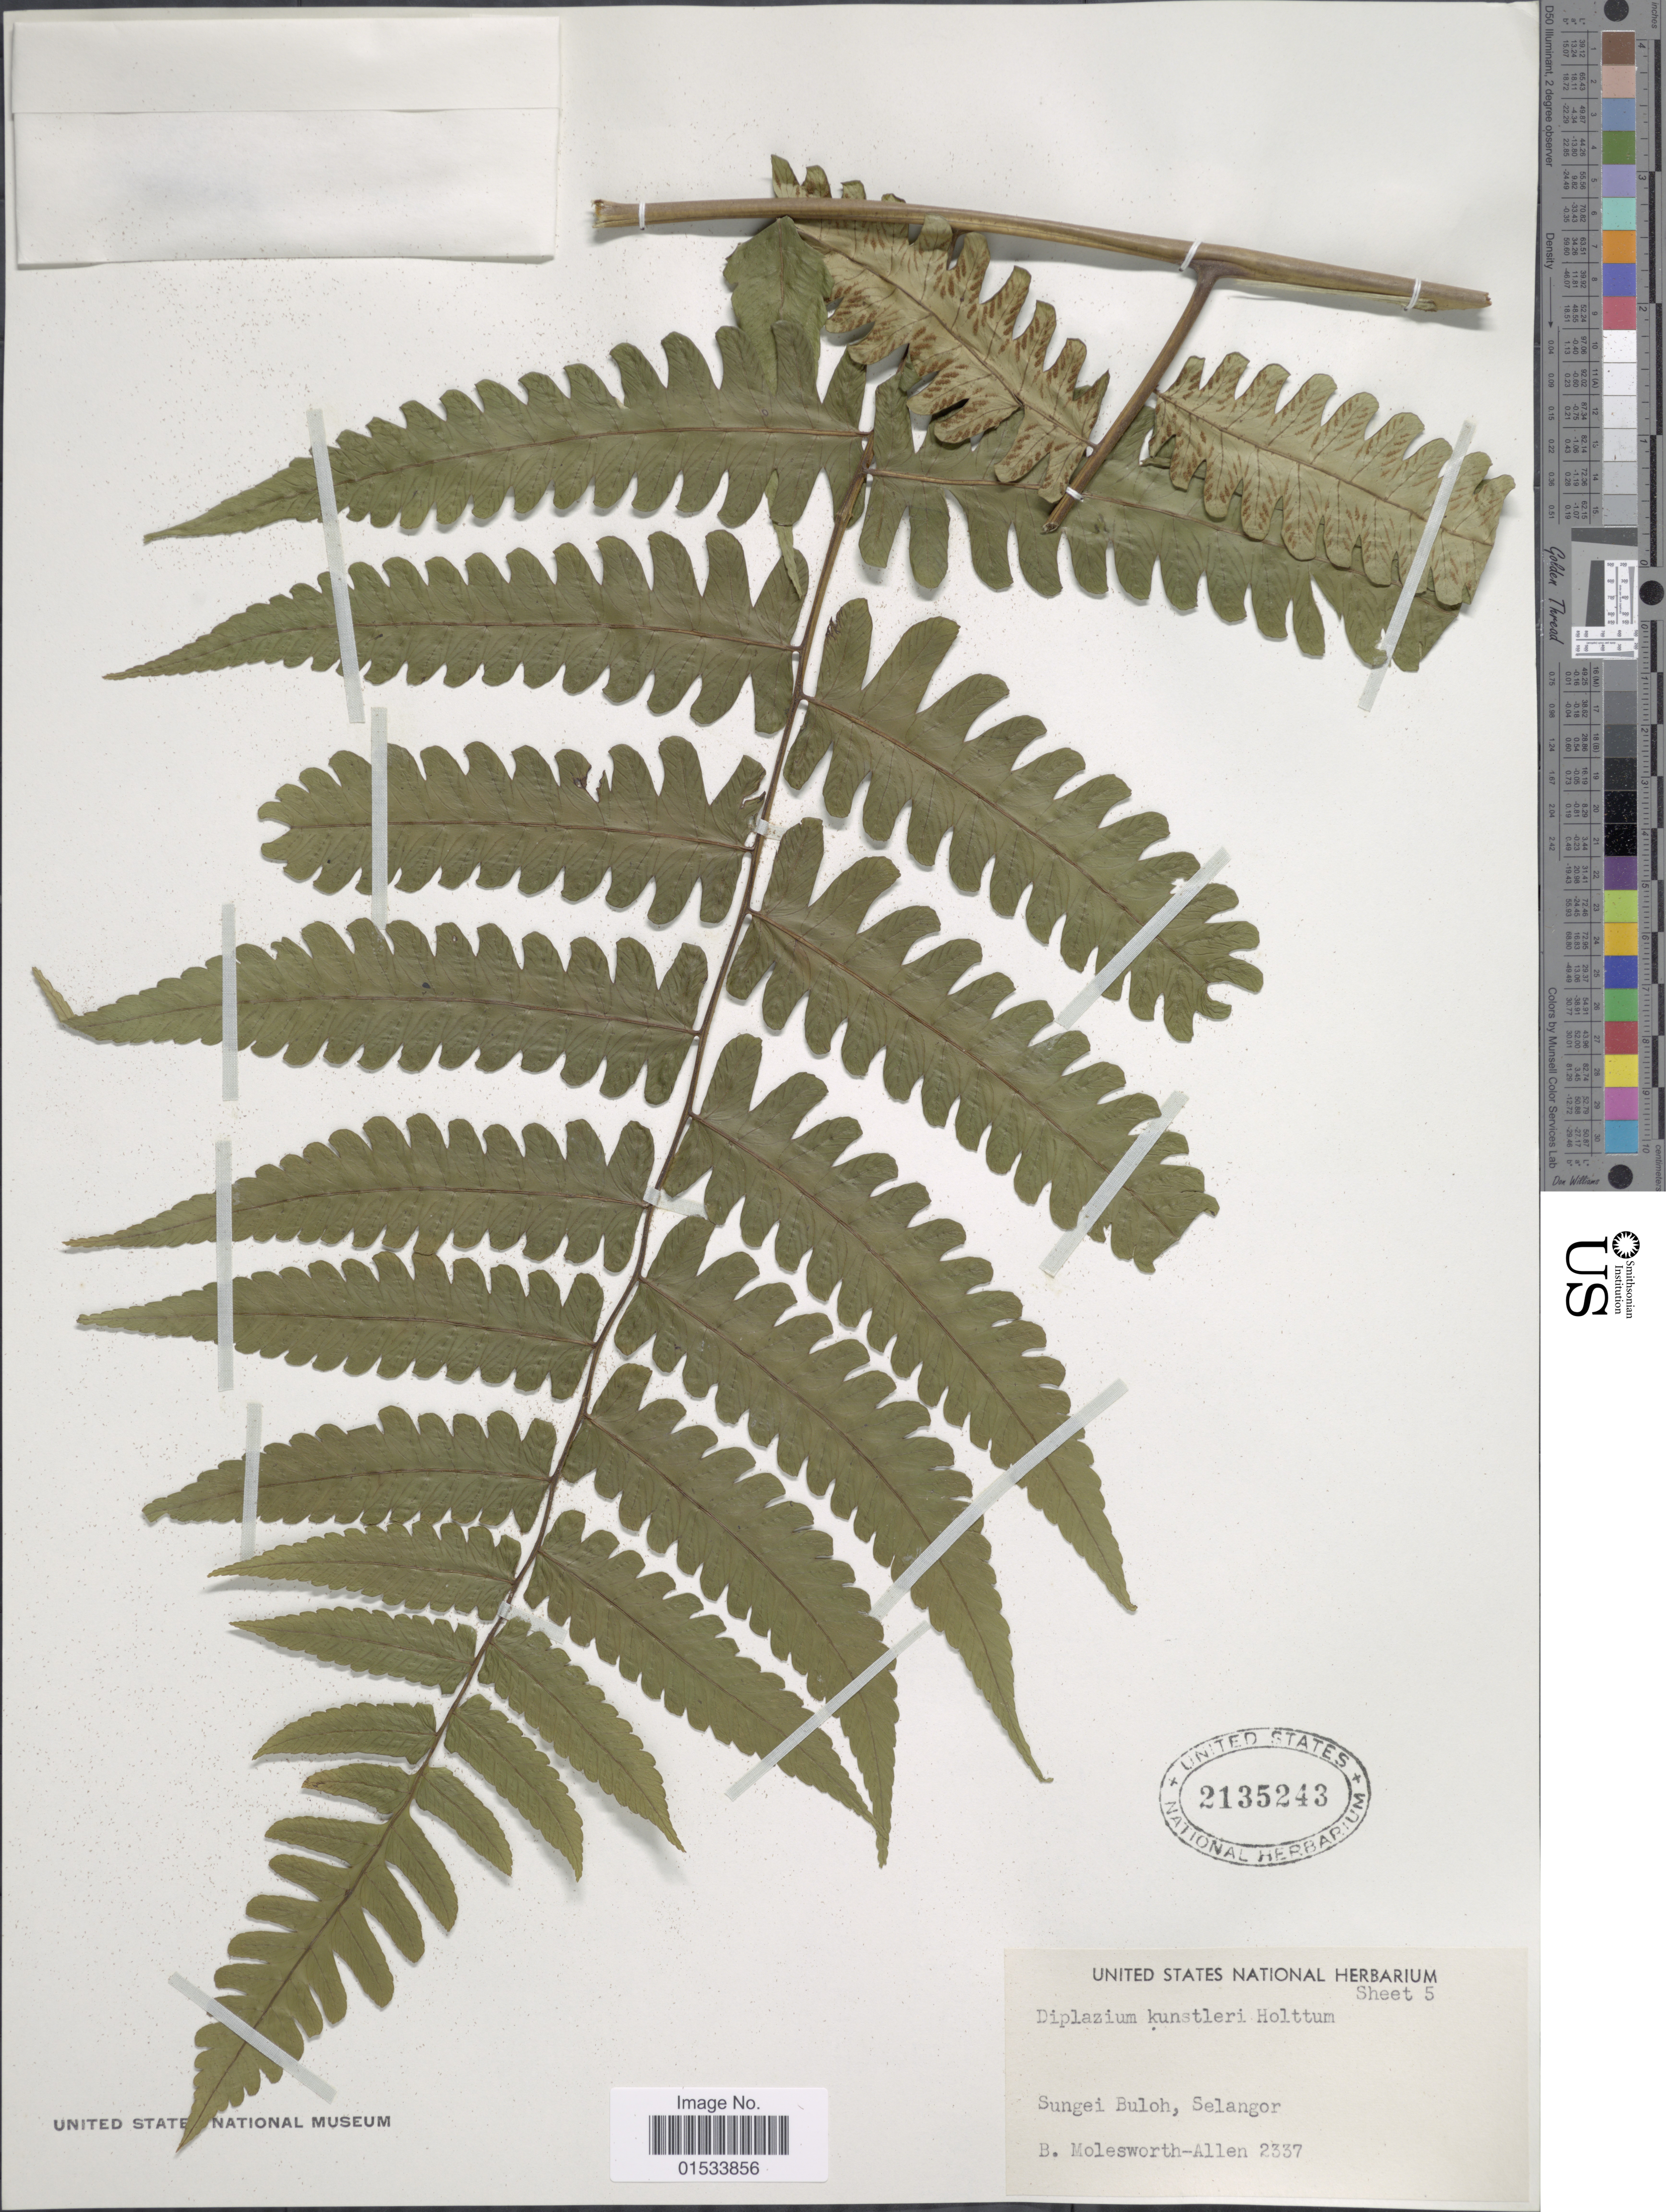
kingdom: Plantae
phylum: Tracheophyta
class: Polypodiopsida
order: Polypodiales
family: Athyriaceae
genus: Diplazium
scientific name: Diplazium kunstleri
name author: Holttum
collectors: B. E. G. Molesworth-Allen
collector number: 2337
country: Malaysia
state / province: Selangor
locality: Sungei Buloh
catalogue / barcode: US 2135243